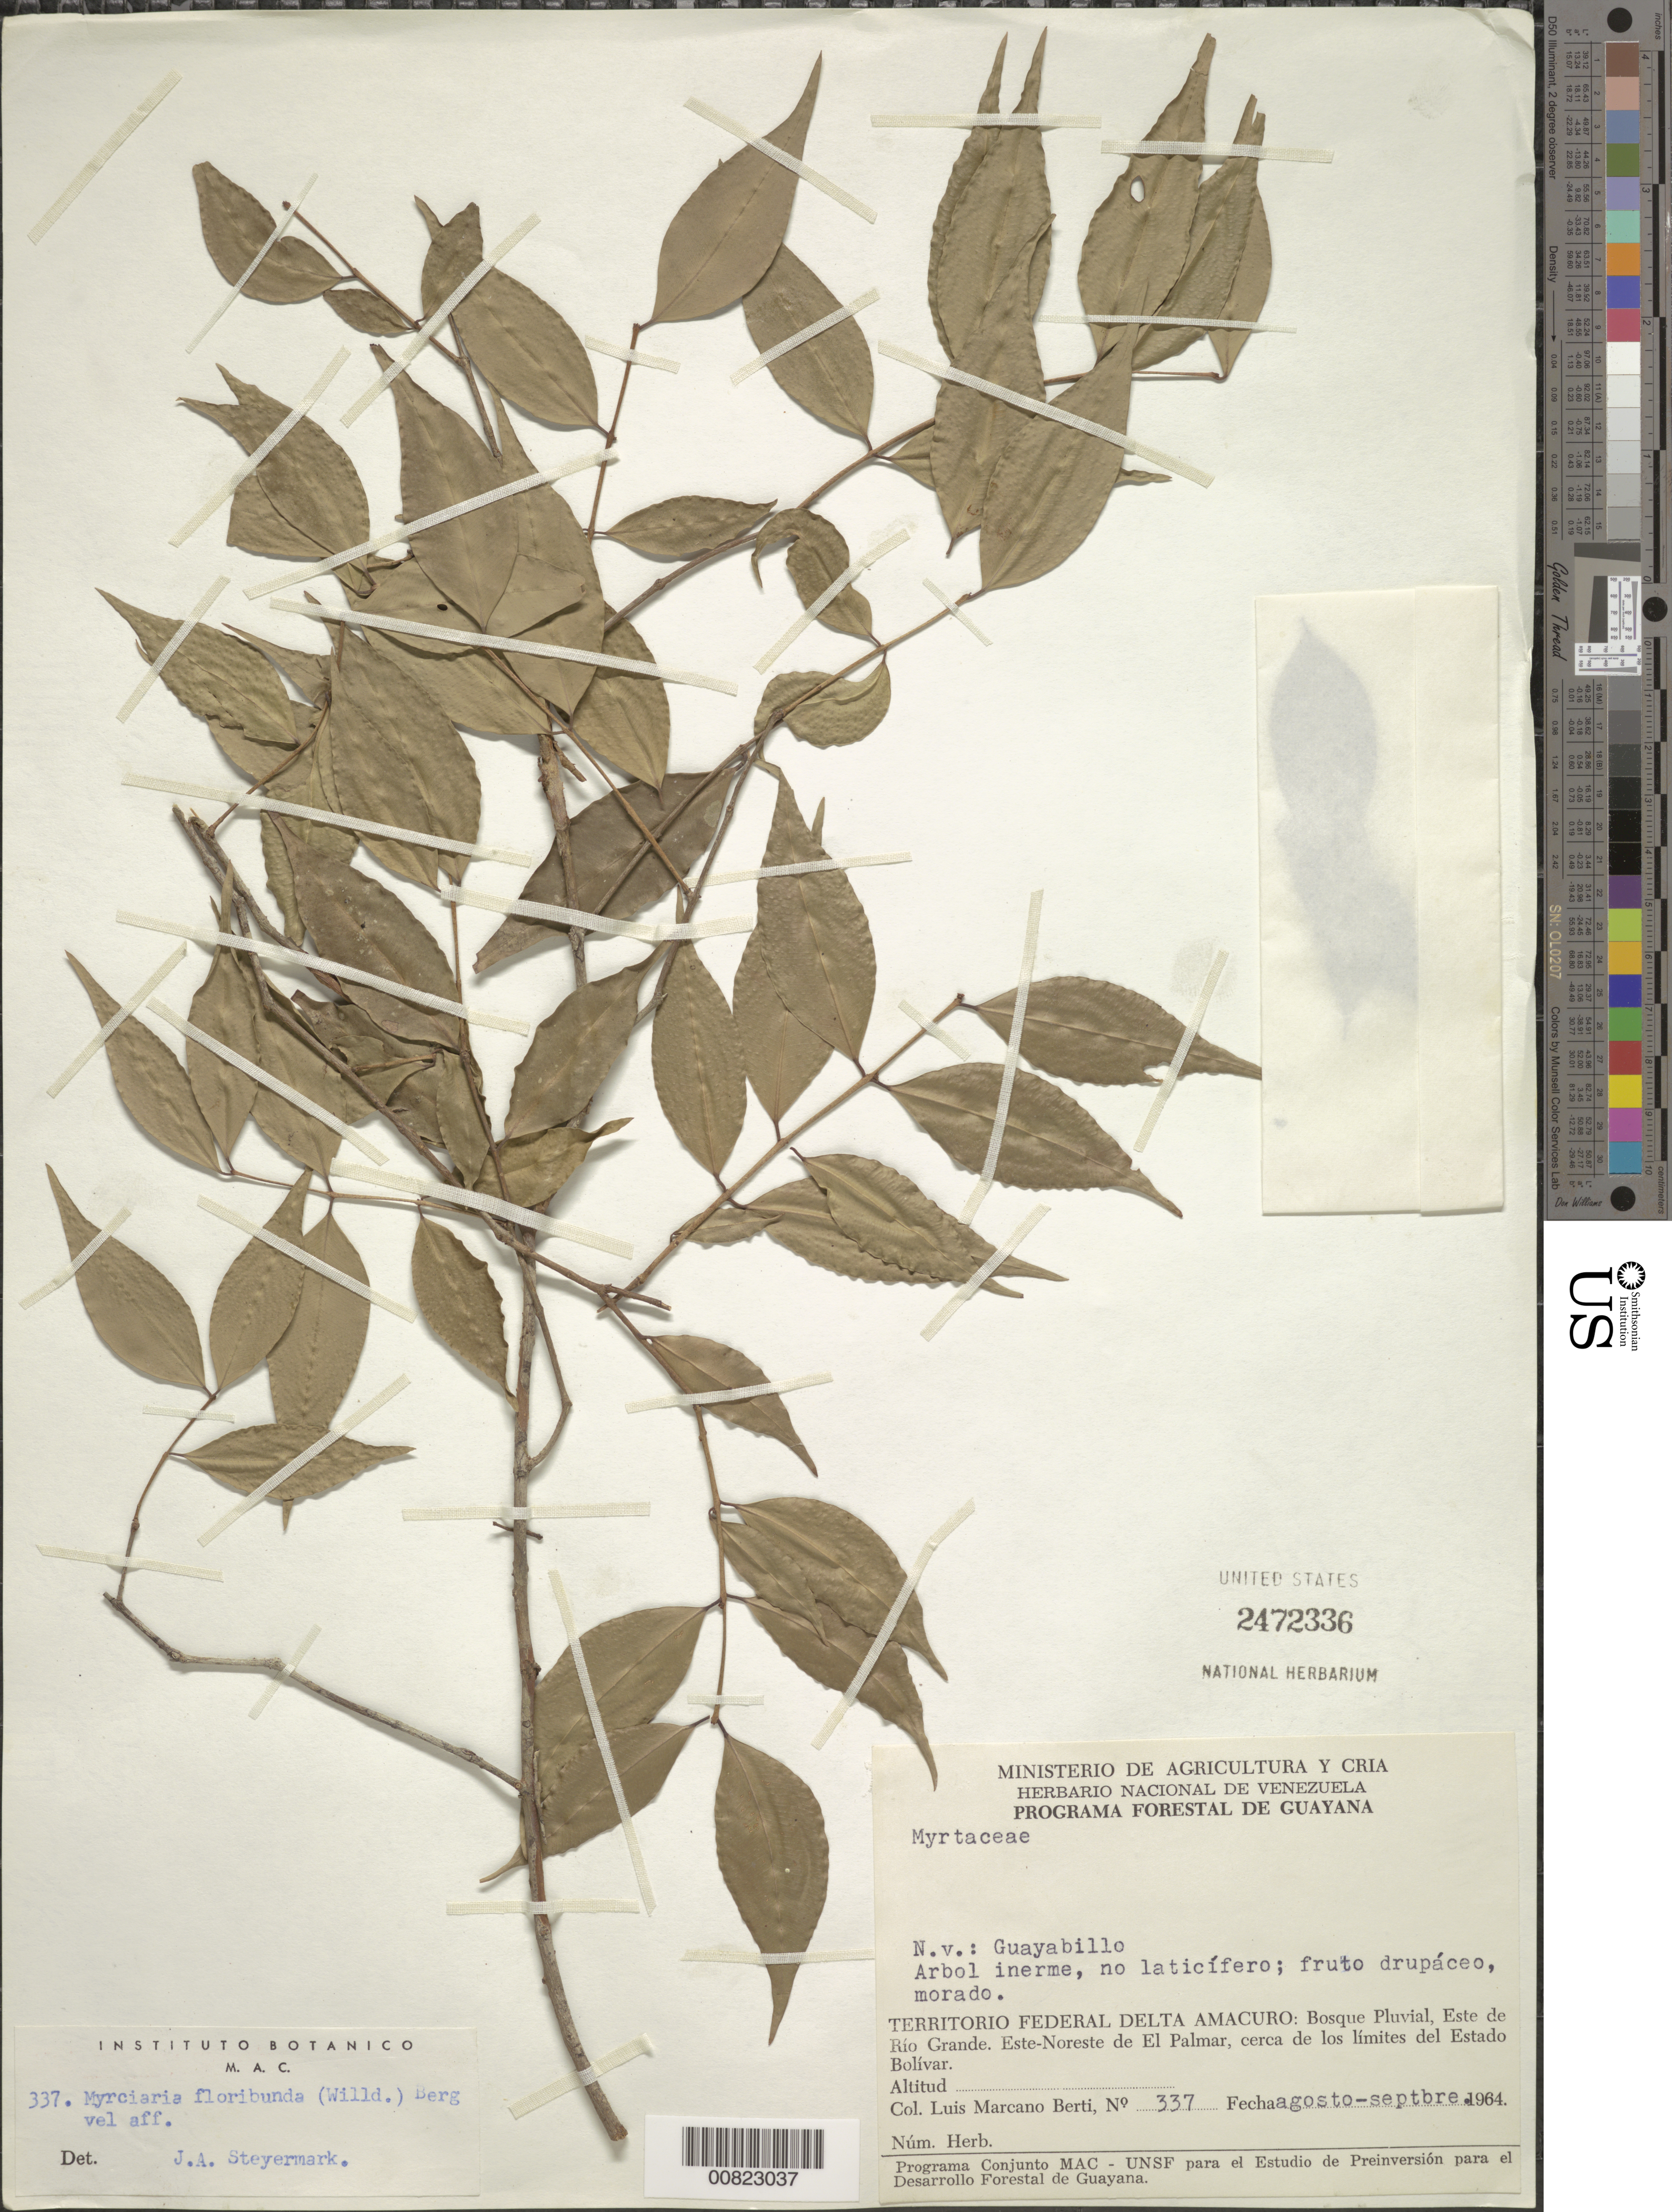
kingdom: Plantae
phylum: Tracheophyta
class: Magnoliopsida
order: Myrtales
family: Myrtaceae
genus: Myrciaria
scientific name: Myrciaria floribunda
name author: (H. West ex Willd.) O. Berg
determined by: Steyermark, Julian A., (VEN)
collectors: L. Marcano-Berti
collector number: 337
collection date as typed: Aug-64 to Sep-64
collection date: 1964-08/1964-09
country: Venezuela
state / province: Delta Amacuro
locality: Este de Río Grande, ENE de El Palmar, cerca de los limites del Estado Bolívar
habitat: Bosque pluvial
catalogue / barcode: US 2472336